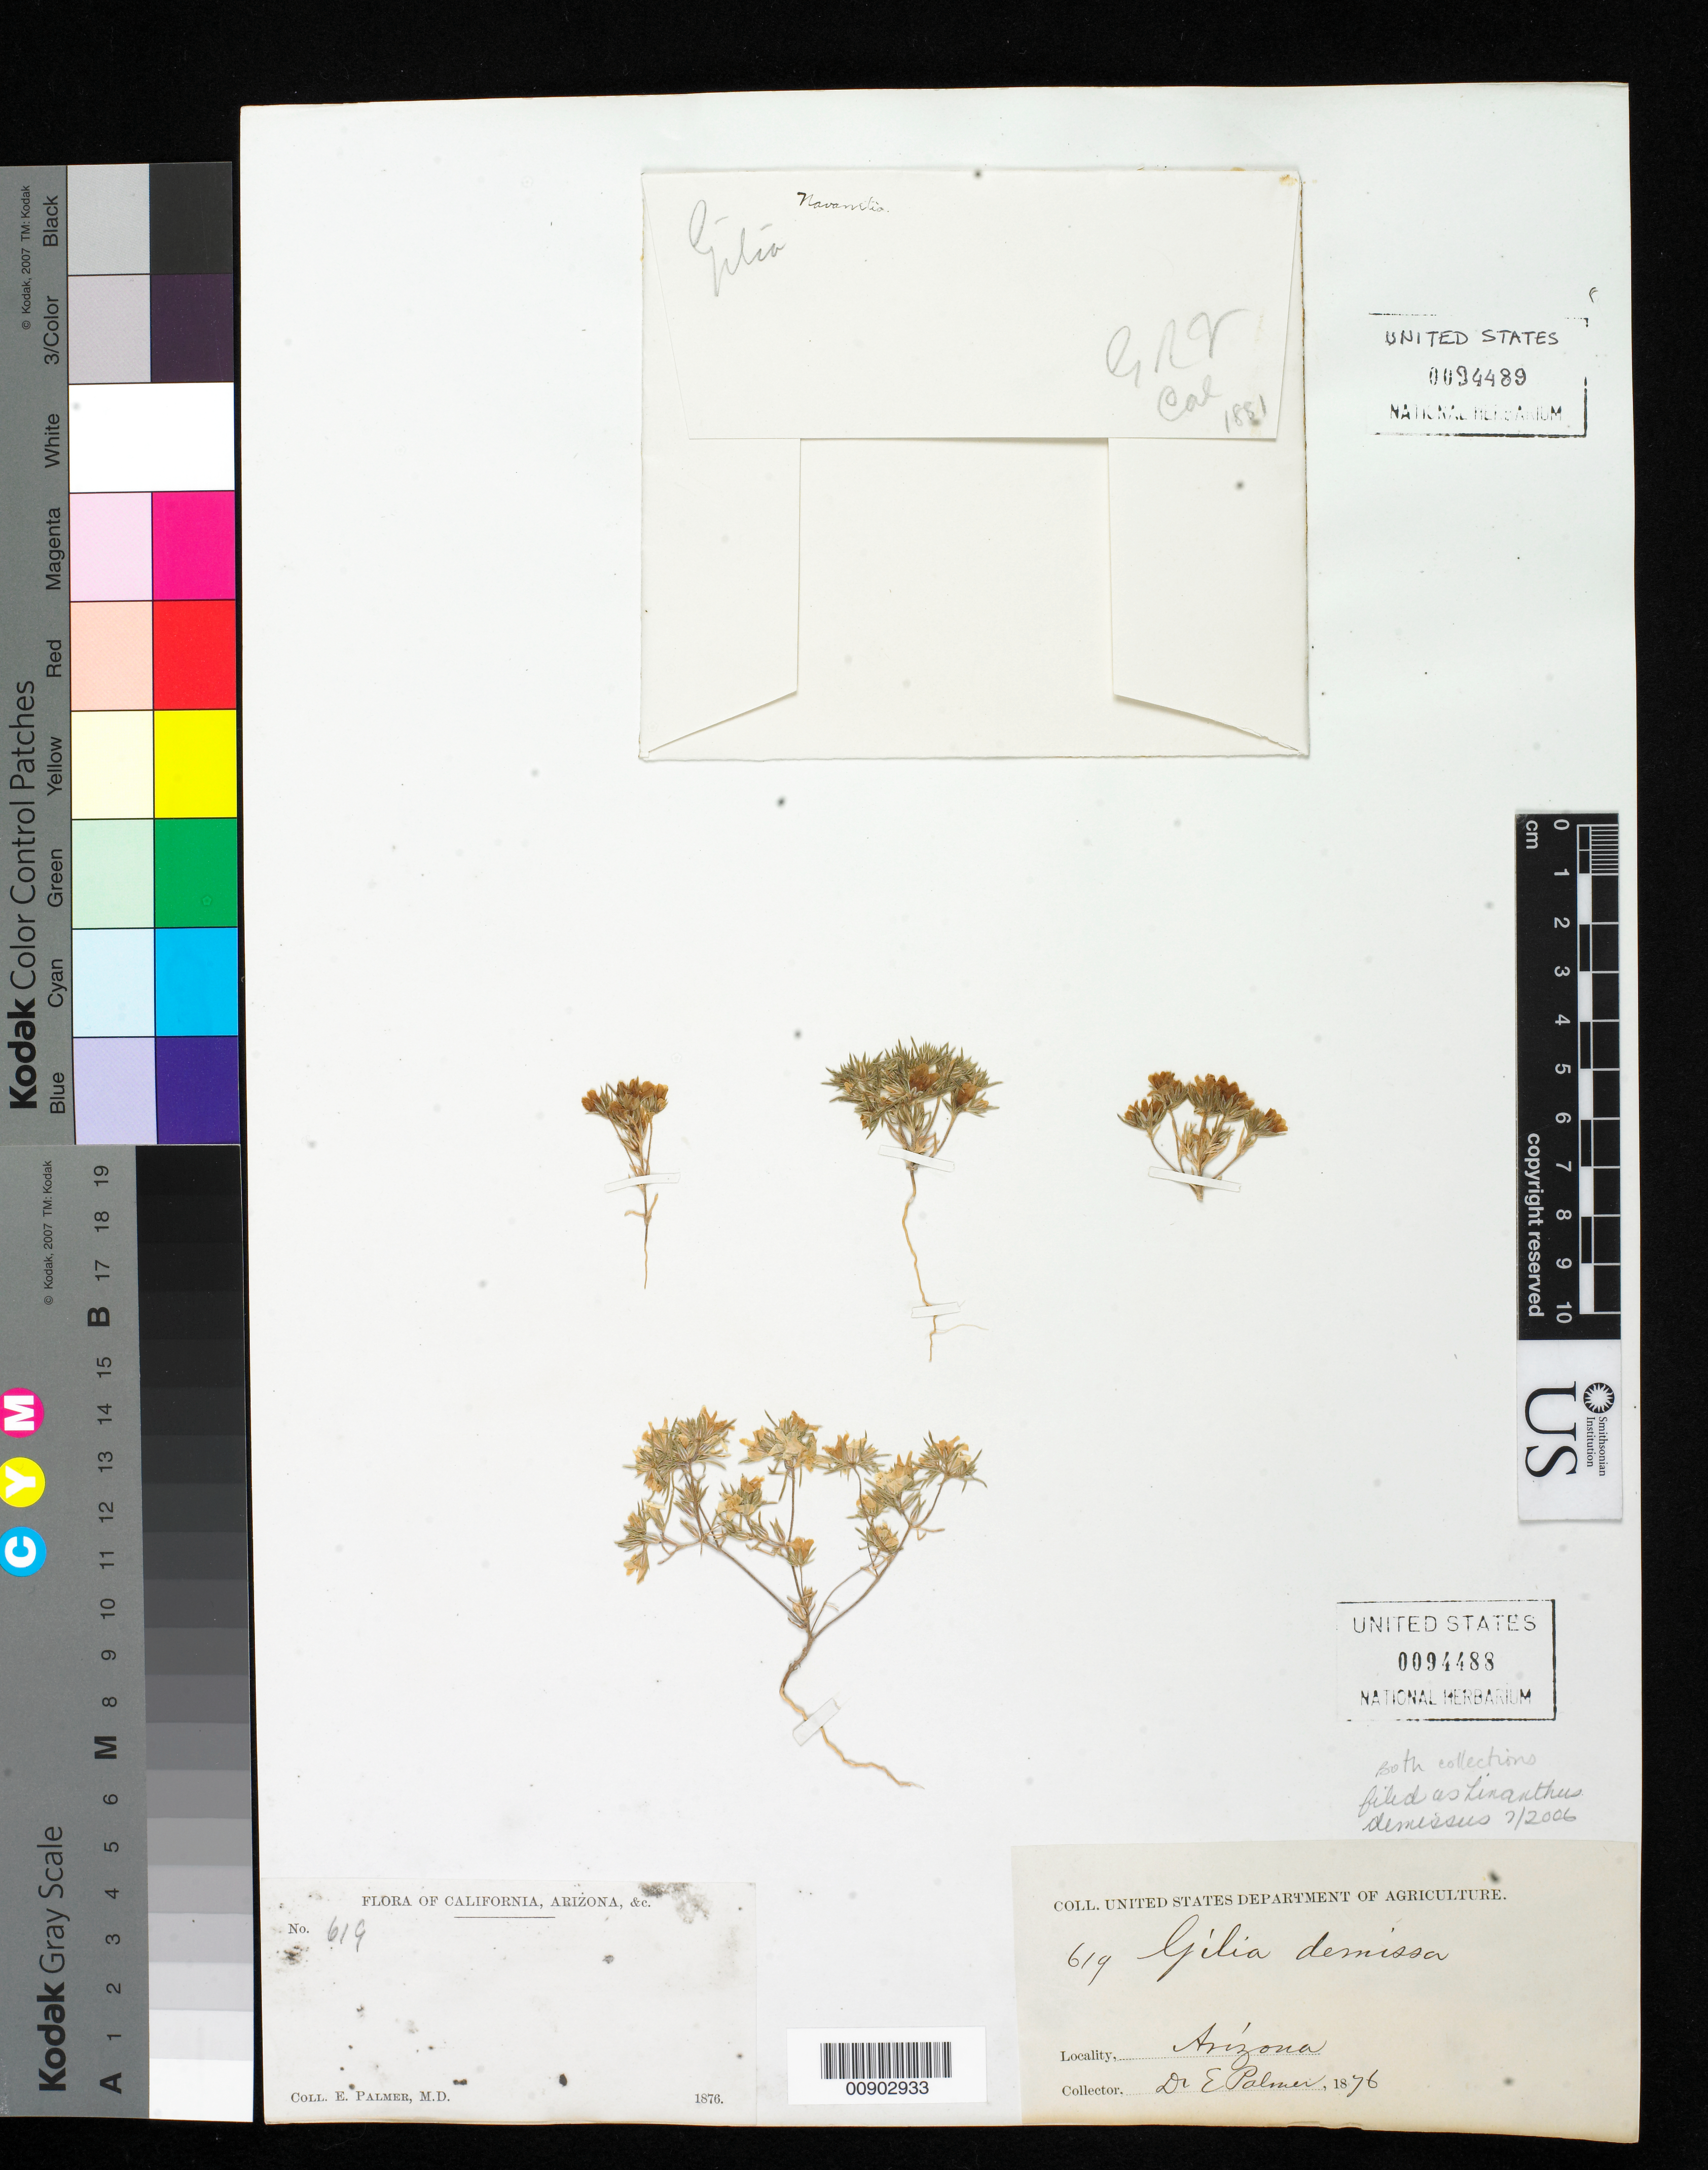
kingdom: Plantae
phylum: Tracheophyta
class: Magnoliopsida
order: Ericales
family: Polemoniaceae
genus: Linanthus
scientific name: Linanthus demissus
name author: (A. Gray) Greene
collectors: E. Palmer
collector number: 619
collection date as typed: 1876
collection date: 1876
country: United States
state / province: Arizona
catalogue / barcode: US 94488